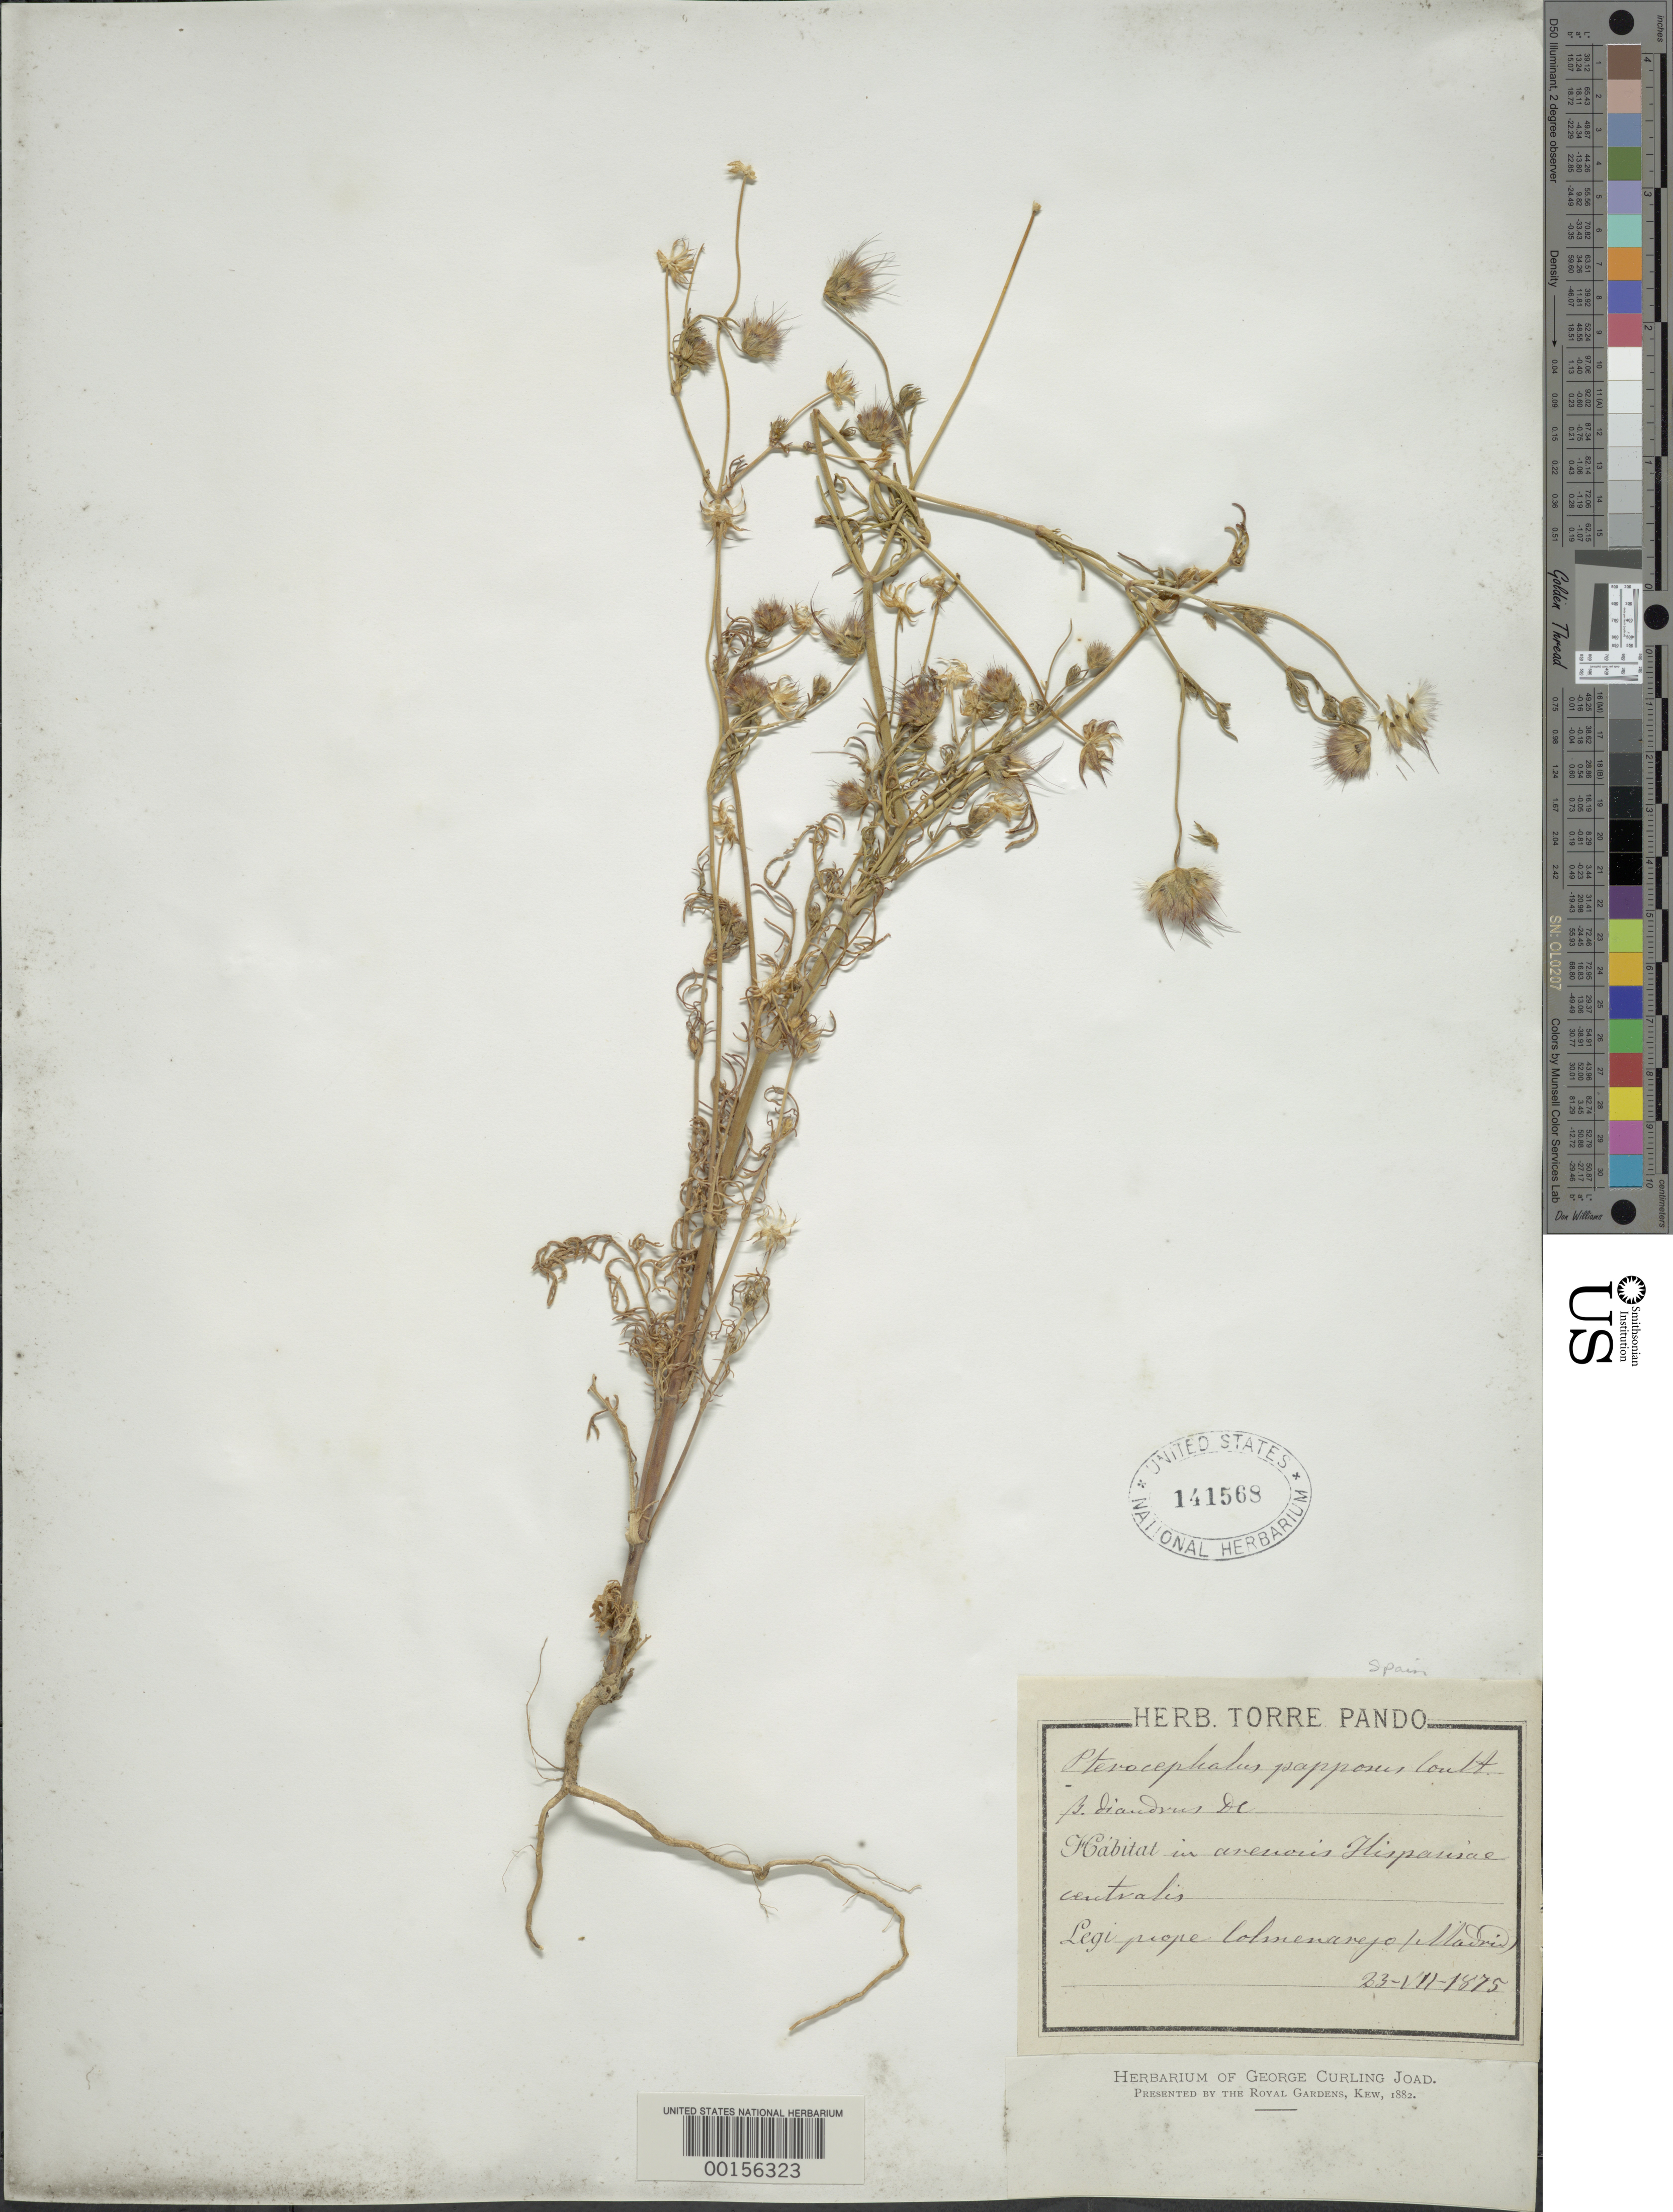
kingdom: Plantae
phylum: Tracheophyta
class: Magnoliopsida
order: Dipsacales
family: Caprifoliaceae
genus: Pterocephalus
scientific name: Pterocephalus diandrus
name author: Lag.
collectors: T. Pando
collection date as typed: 23 Jul 1875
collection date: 1875-07-23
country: Spain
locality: Near Colmenarejo, Madrid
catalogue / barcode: US 141568